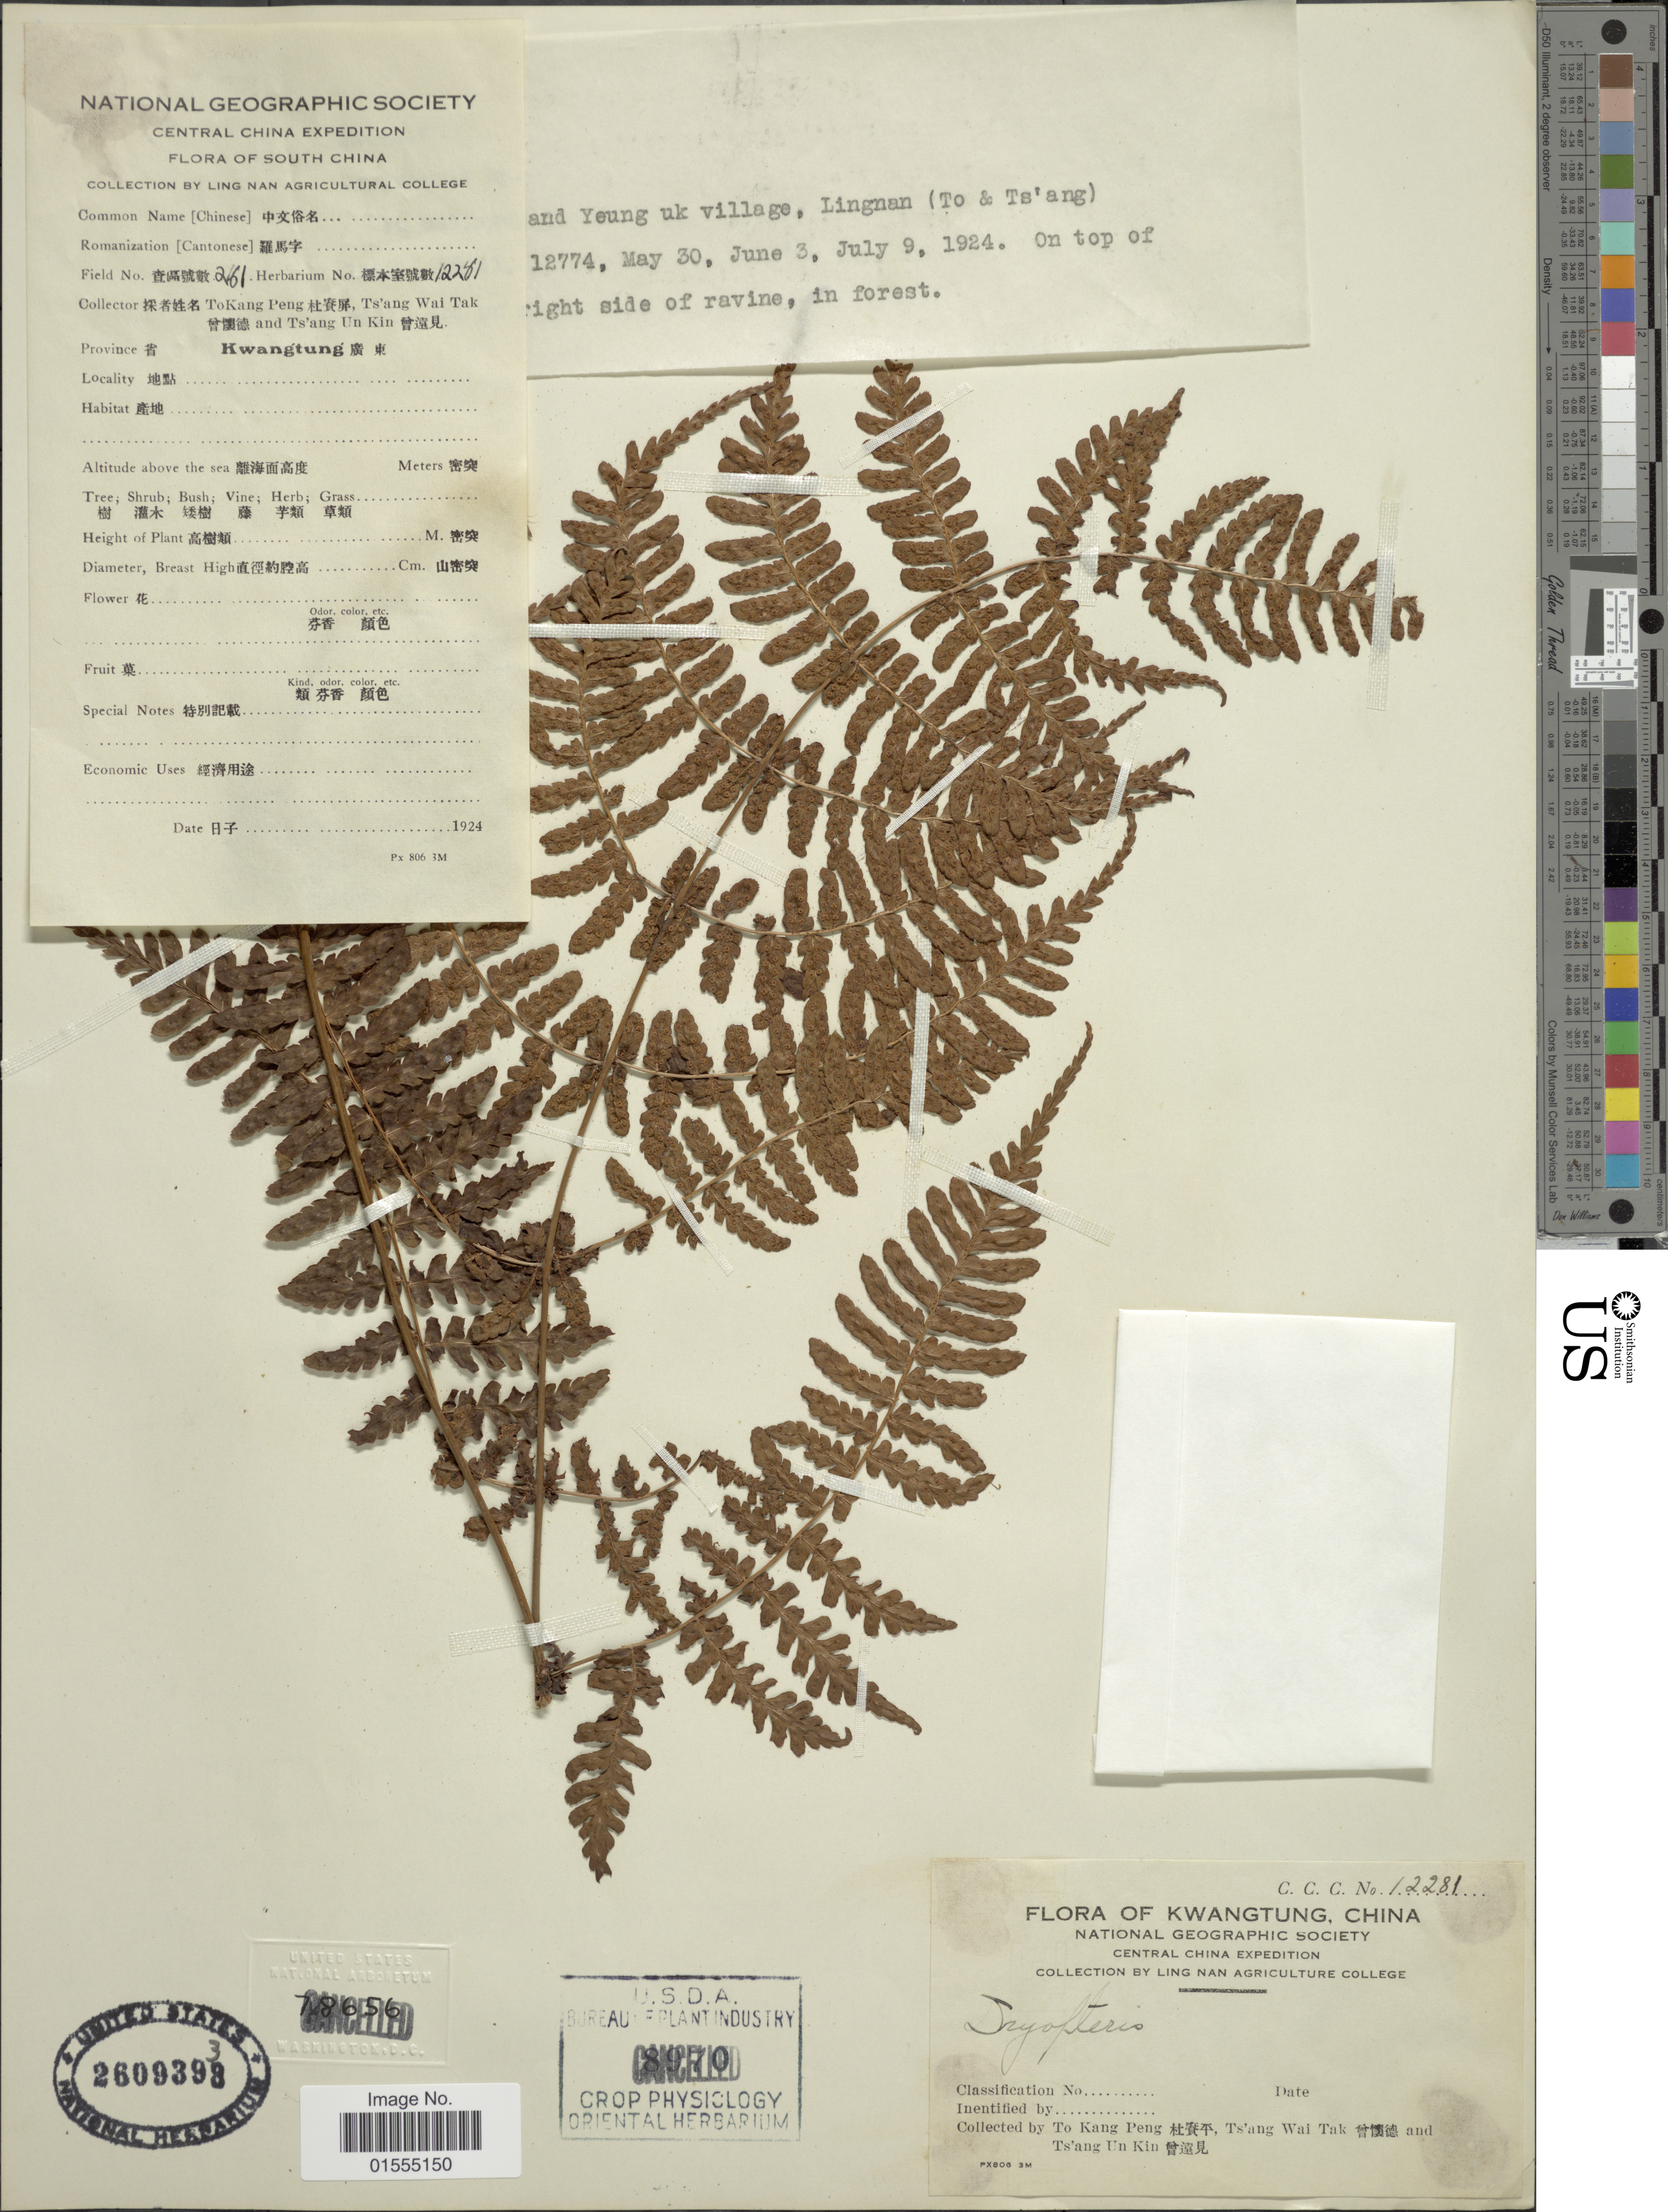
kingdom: Plantae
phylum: Tracheophyta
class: Polypodiopsida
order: Polypodiales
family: Dryopteridaceae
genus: Dryopteris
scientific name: Dryopteris varia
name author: (L.) Kuntze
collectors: T. K. Peng, T. Tak & T. Kin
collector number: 2161/12281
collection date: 1924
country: China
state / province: Guangdong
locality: South China, Kwangtung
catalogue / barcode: US 2609393